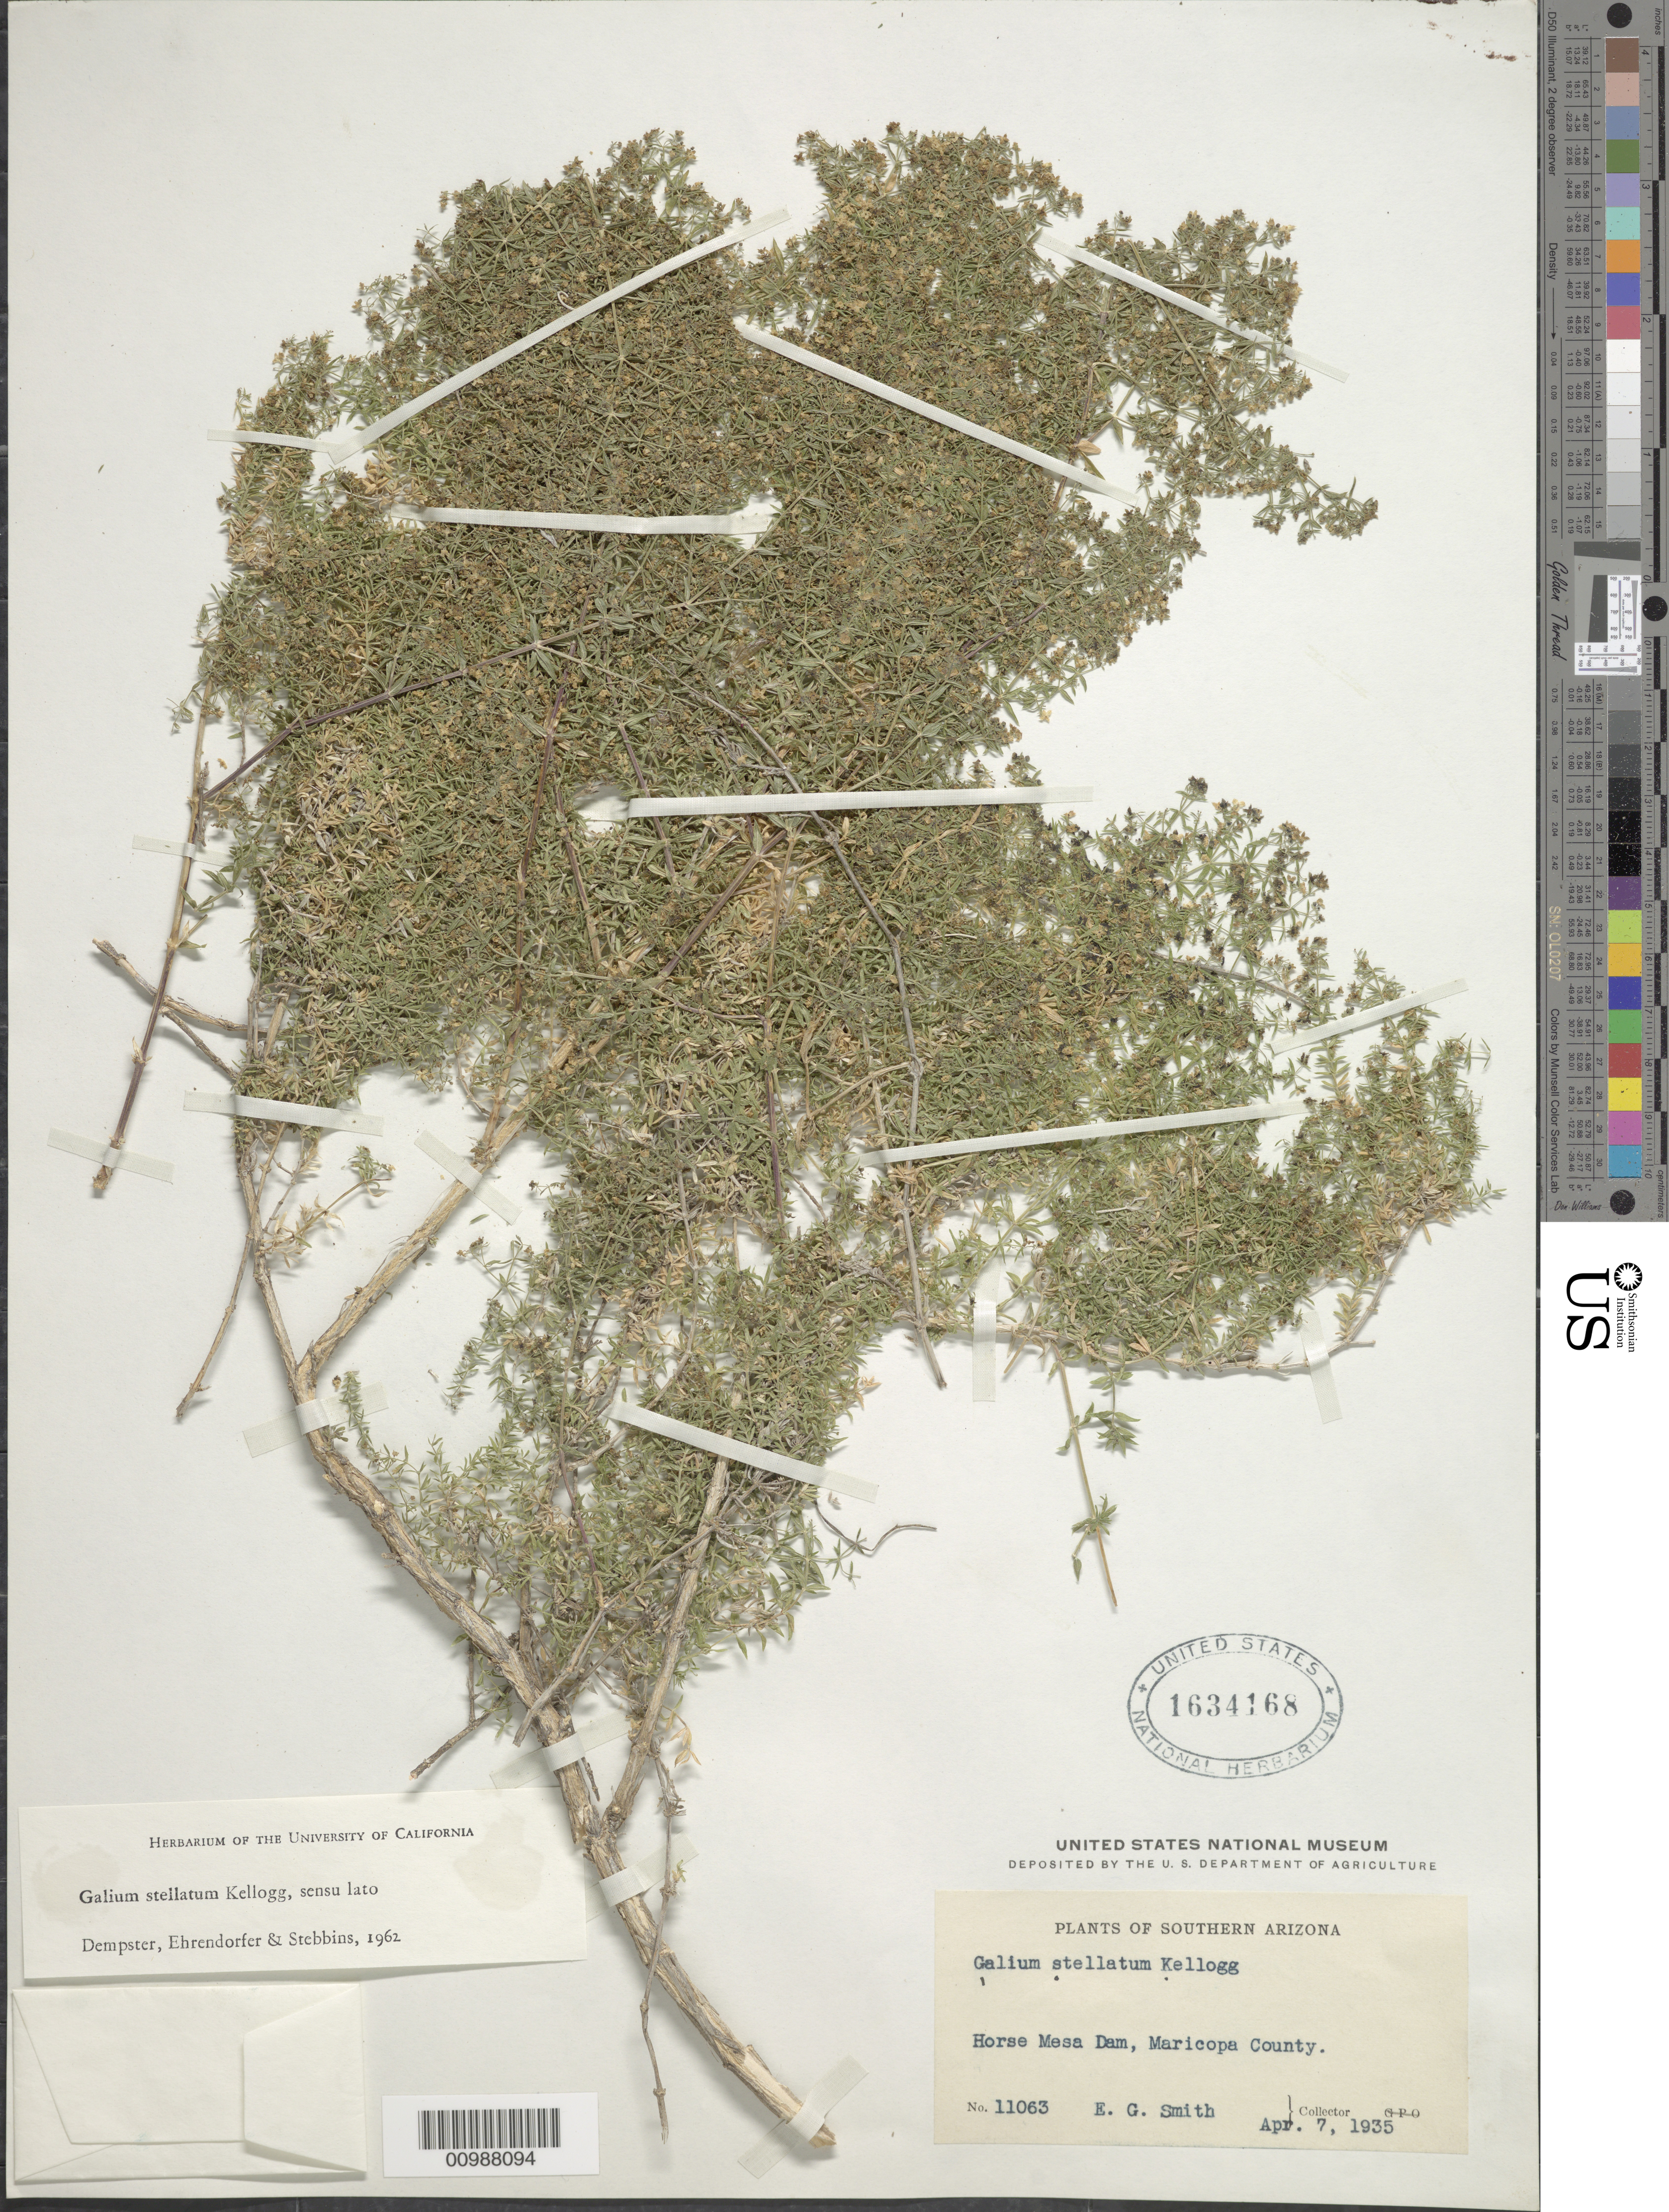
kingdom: Plantae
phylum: Tracheophyta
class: Magnoliopsida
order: Gentianales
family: Rubiaceae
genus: Galium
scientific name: Galium stellatum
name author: Kellogg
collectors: E. G. Smith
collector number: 11063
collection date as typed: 07 Apr 1935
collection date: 1935-04-07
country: United States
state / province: Arizona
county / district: Maricopa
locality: Horse Mesa Dem.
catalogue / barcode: US 1634168